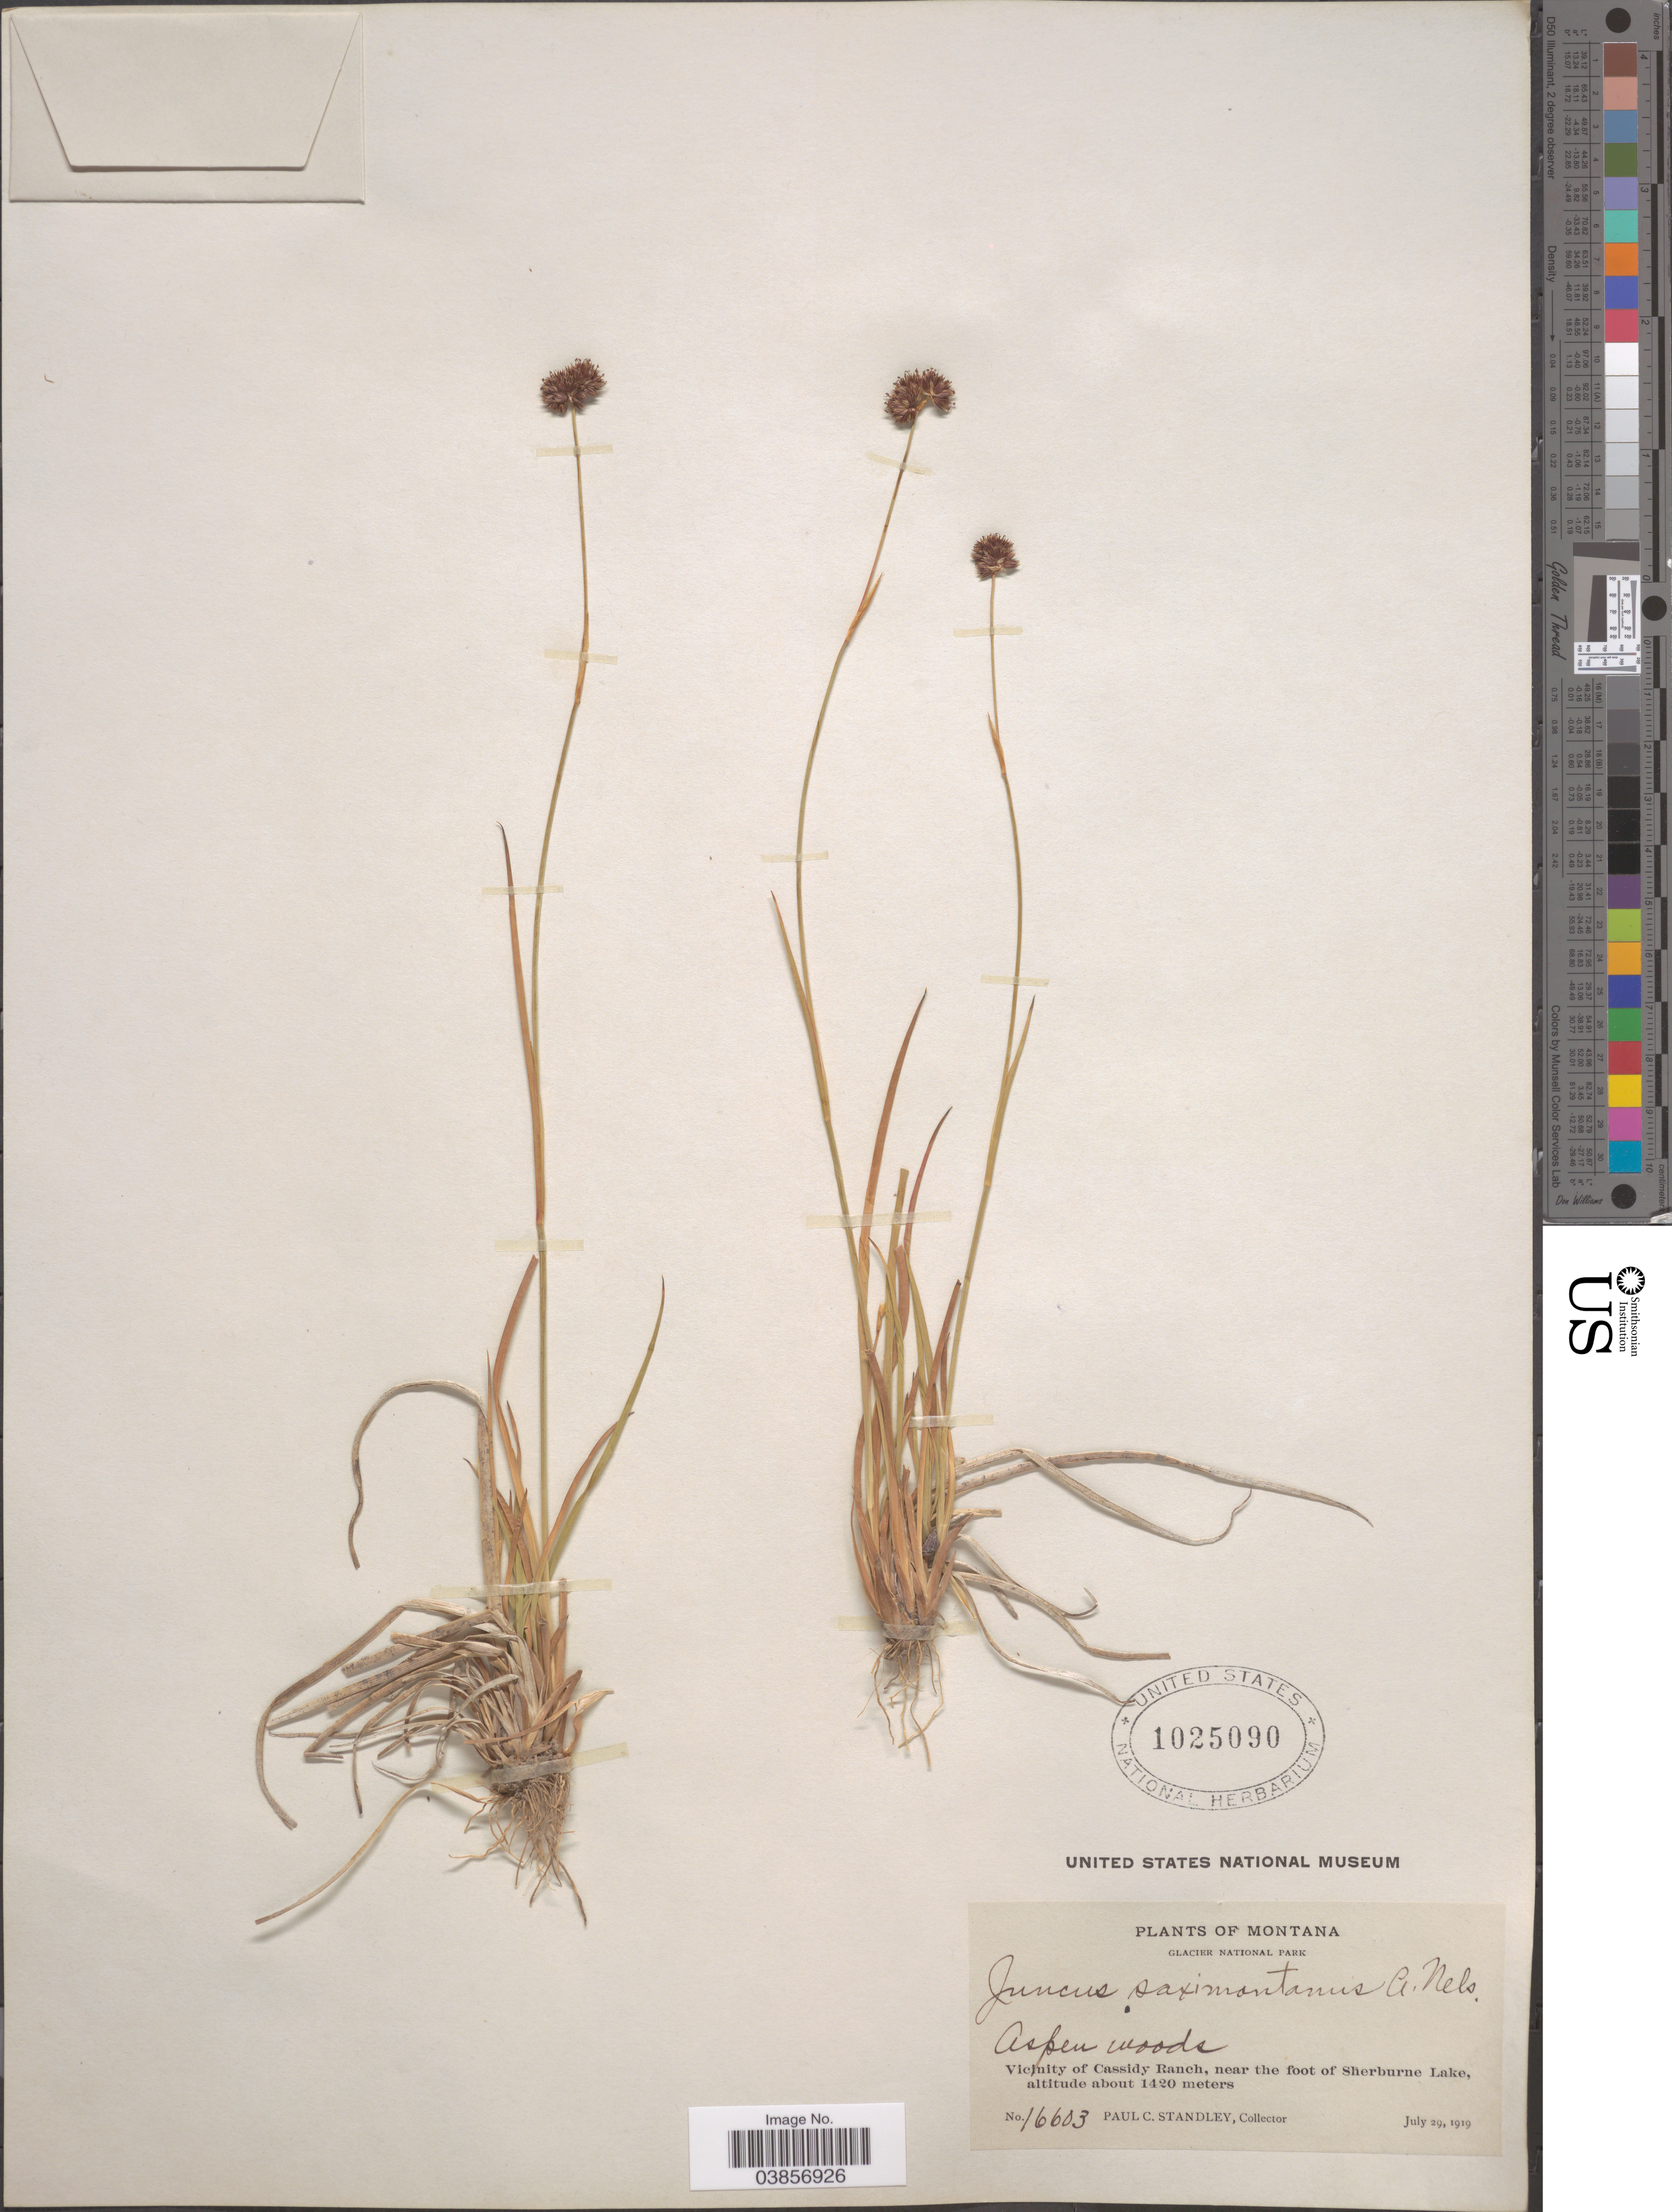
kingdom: Plantae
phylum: Tracheophyta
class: Liliopsida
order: Poales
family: Juncaceae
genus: Juncus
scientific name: Juncus saximontanus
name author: A. Nelson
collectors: P. C. Standley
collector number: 16603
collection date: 1919-07-29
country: United States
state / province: Montana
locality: Glacier National Park. Vicinity of Cassidy Ranch, near the foot of Sherburne Lake.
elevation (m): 1420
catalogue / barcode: US 1025090